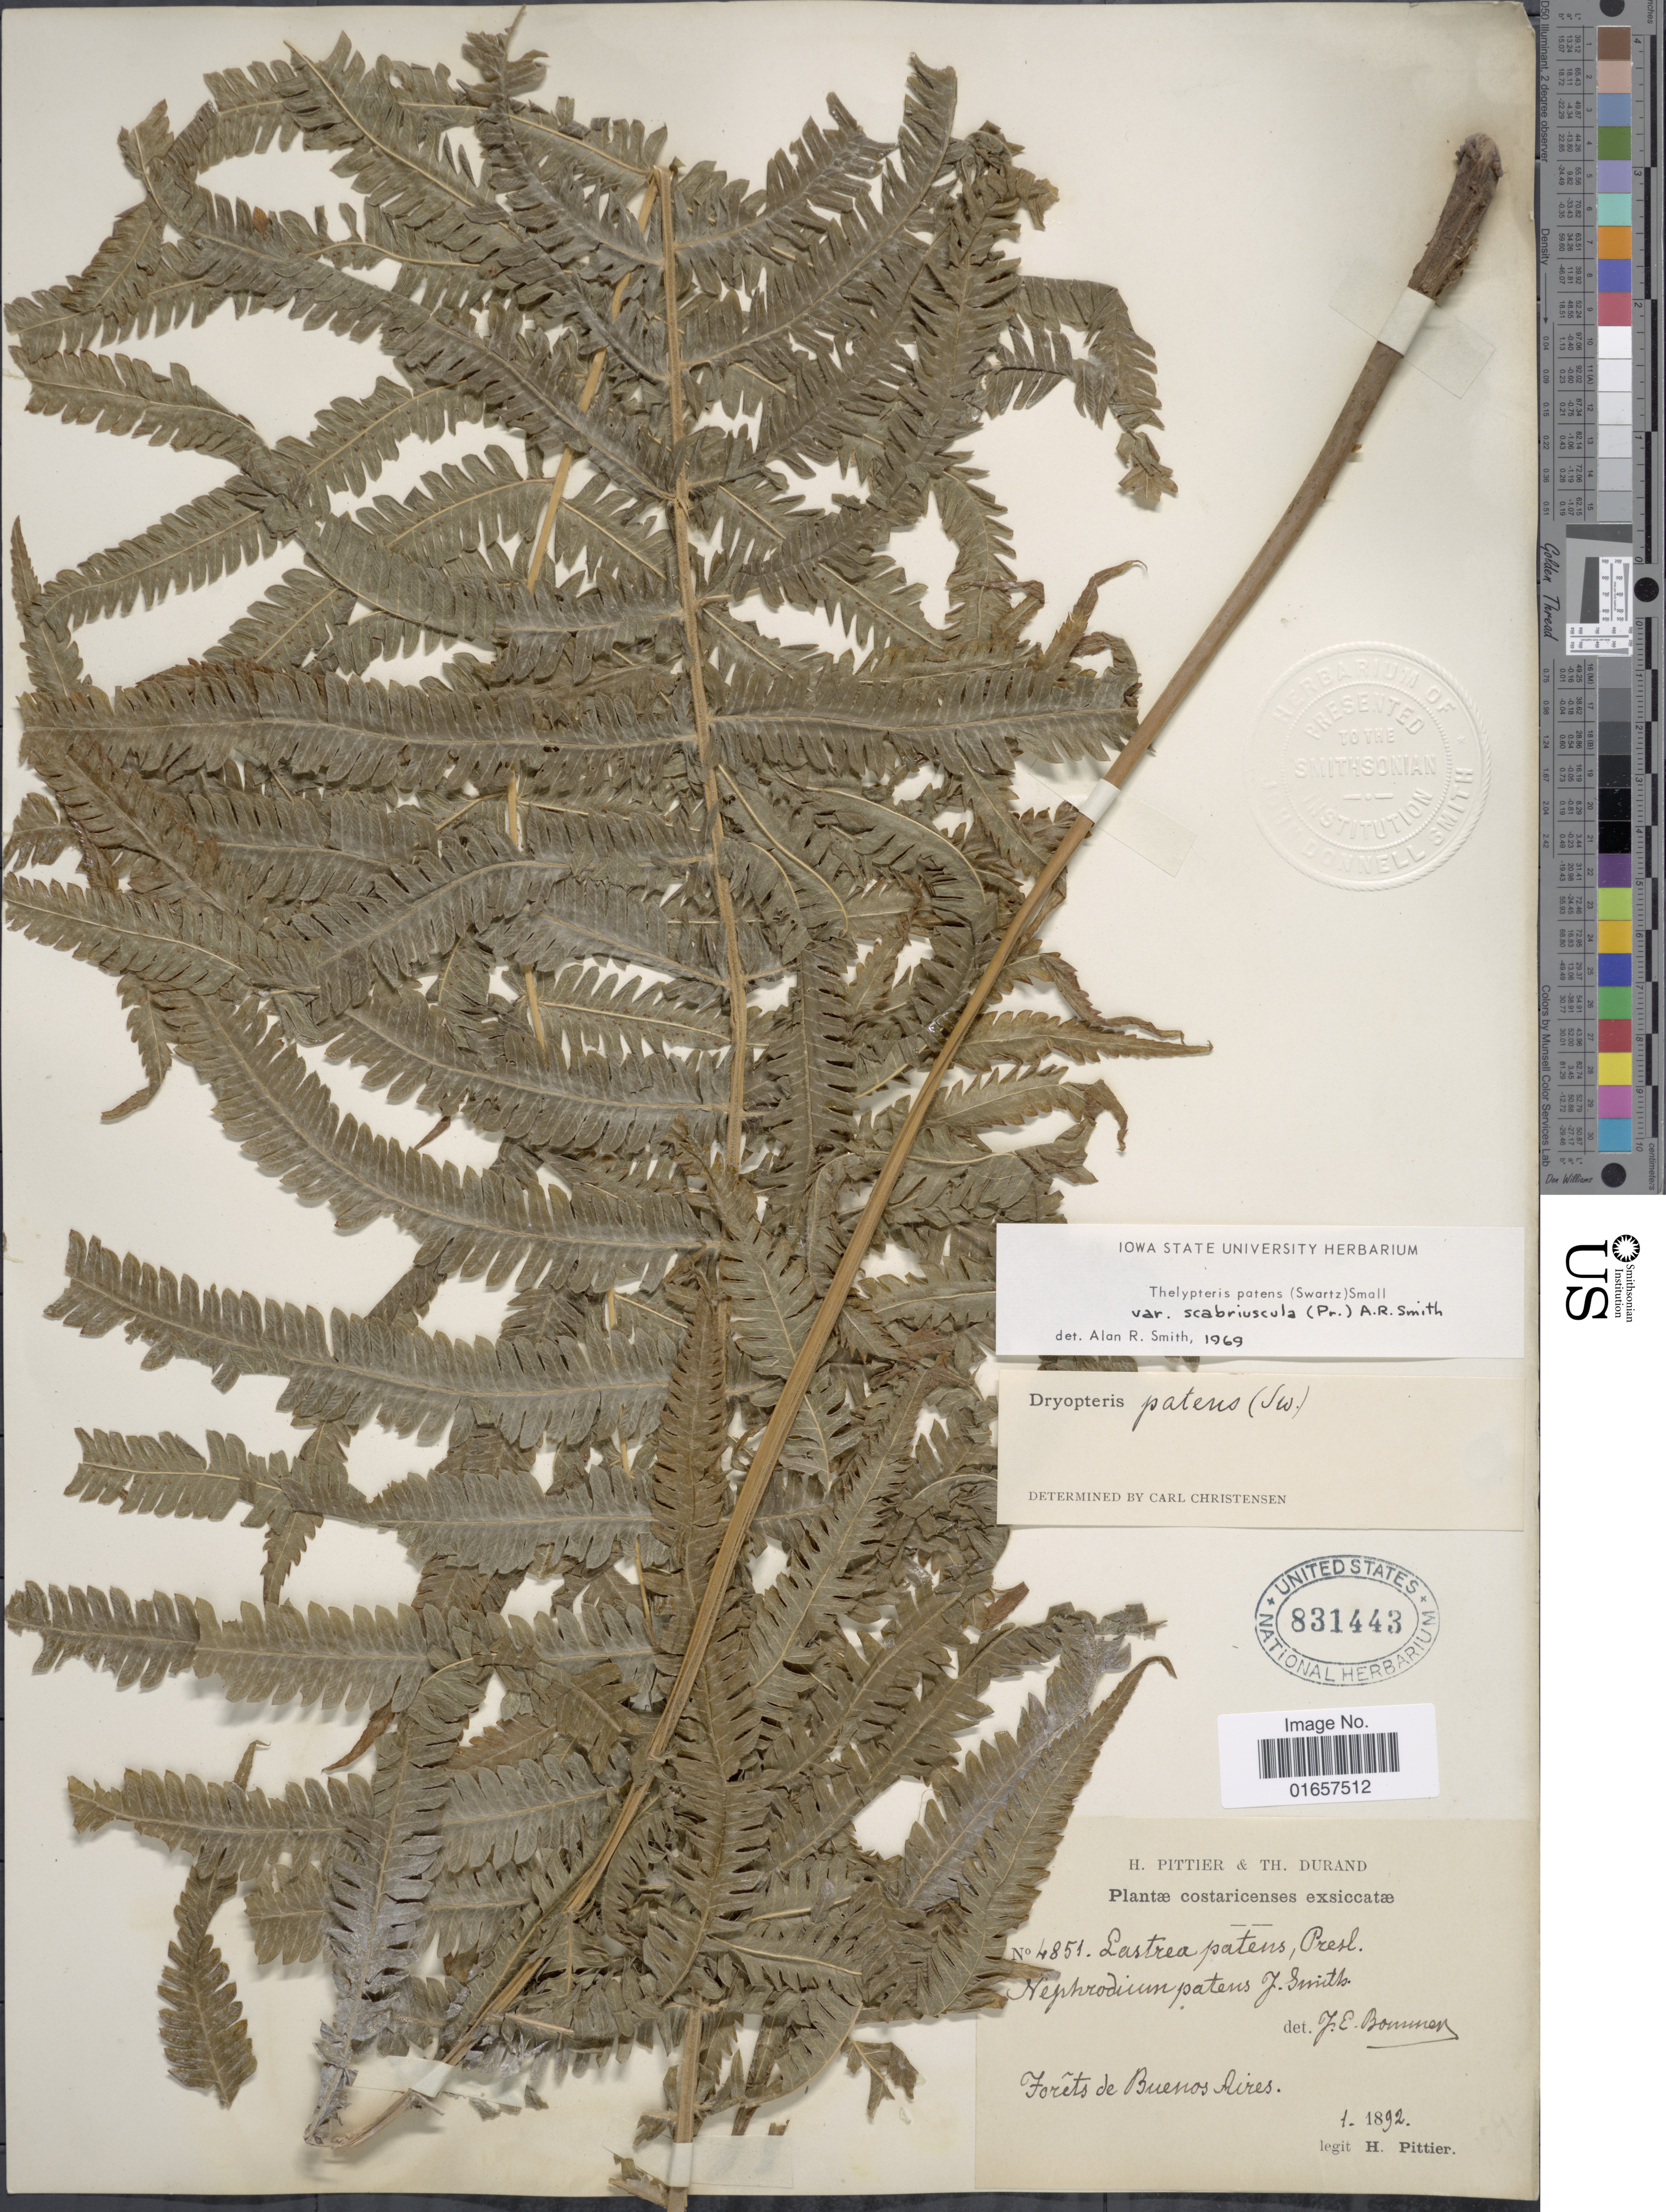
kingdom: Plantae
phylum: Tracheophyta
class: Polypodiopsida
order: Polypodiales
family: Thelypteridaceae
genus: Christella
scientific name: Christella patens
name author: (Sw.) Holttum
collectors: H. F. Pittier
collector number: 4851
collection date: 1892-01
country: Costa Rica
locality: Costaricenses exsiccatæ, Forêts de Buenos Aires.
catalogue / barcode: US 831443